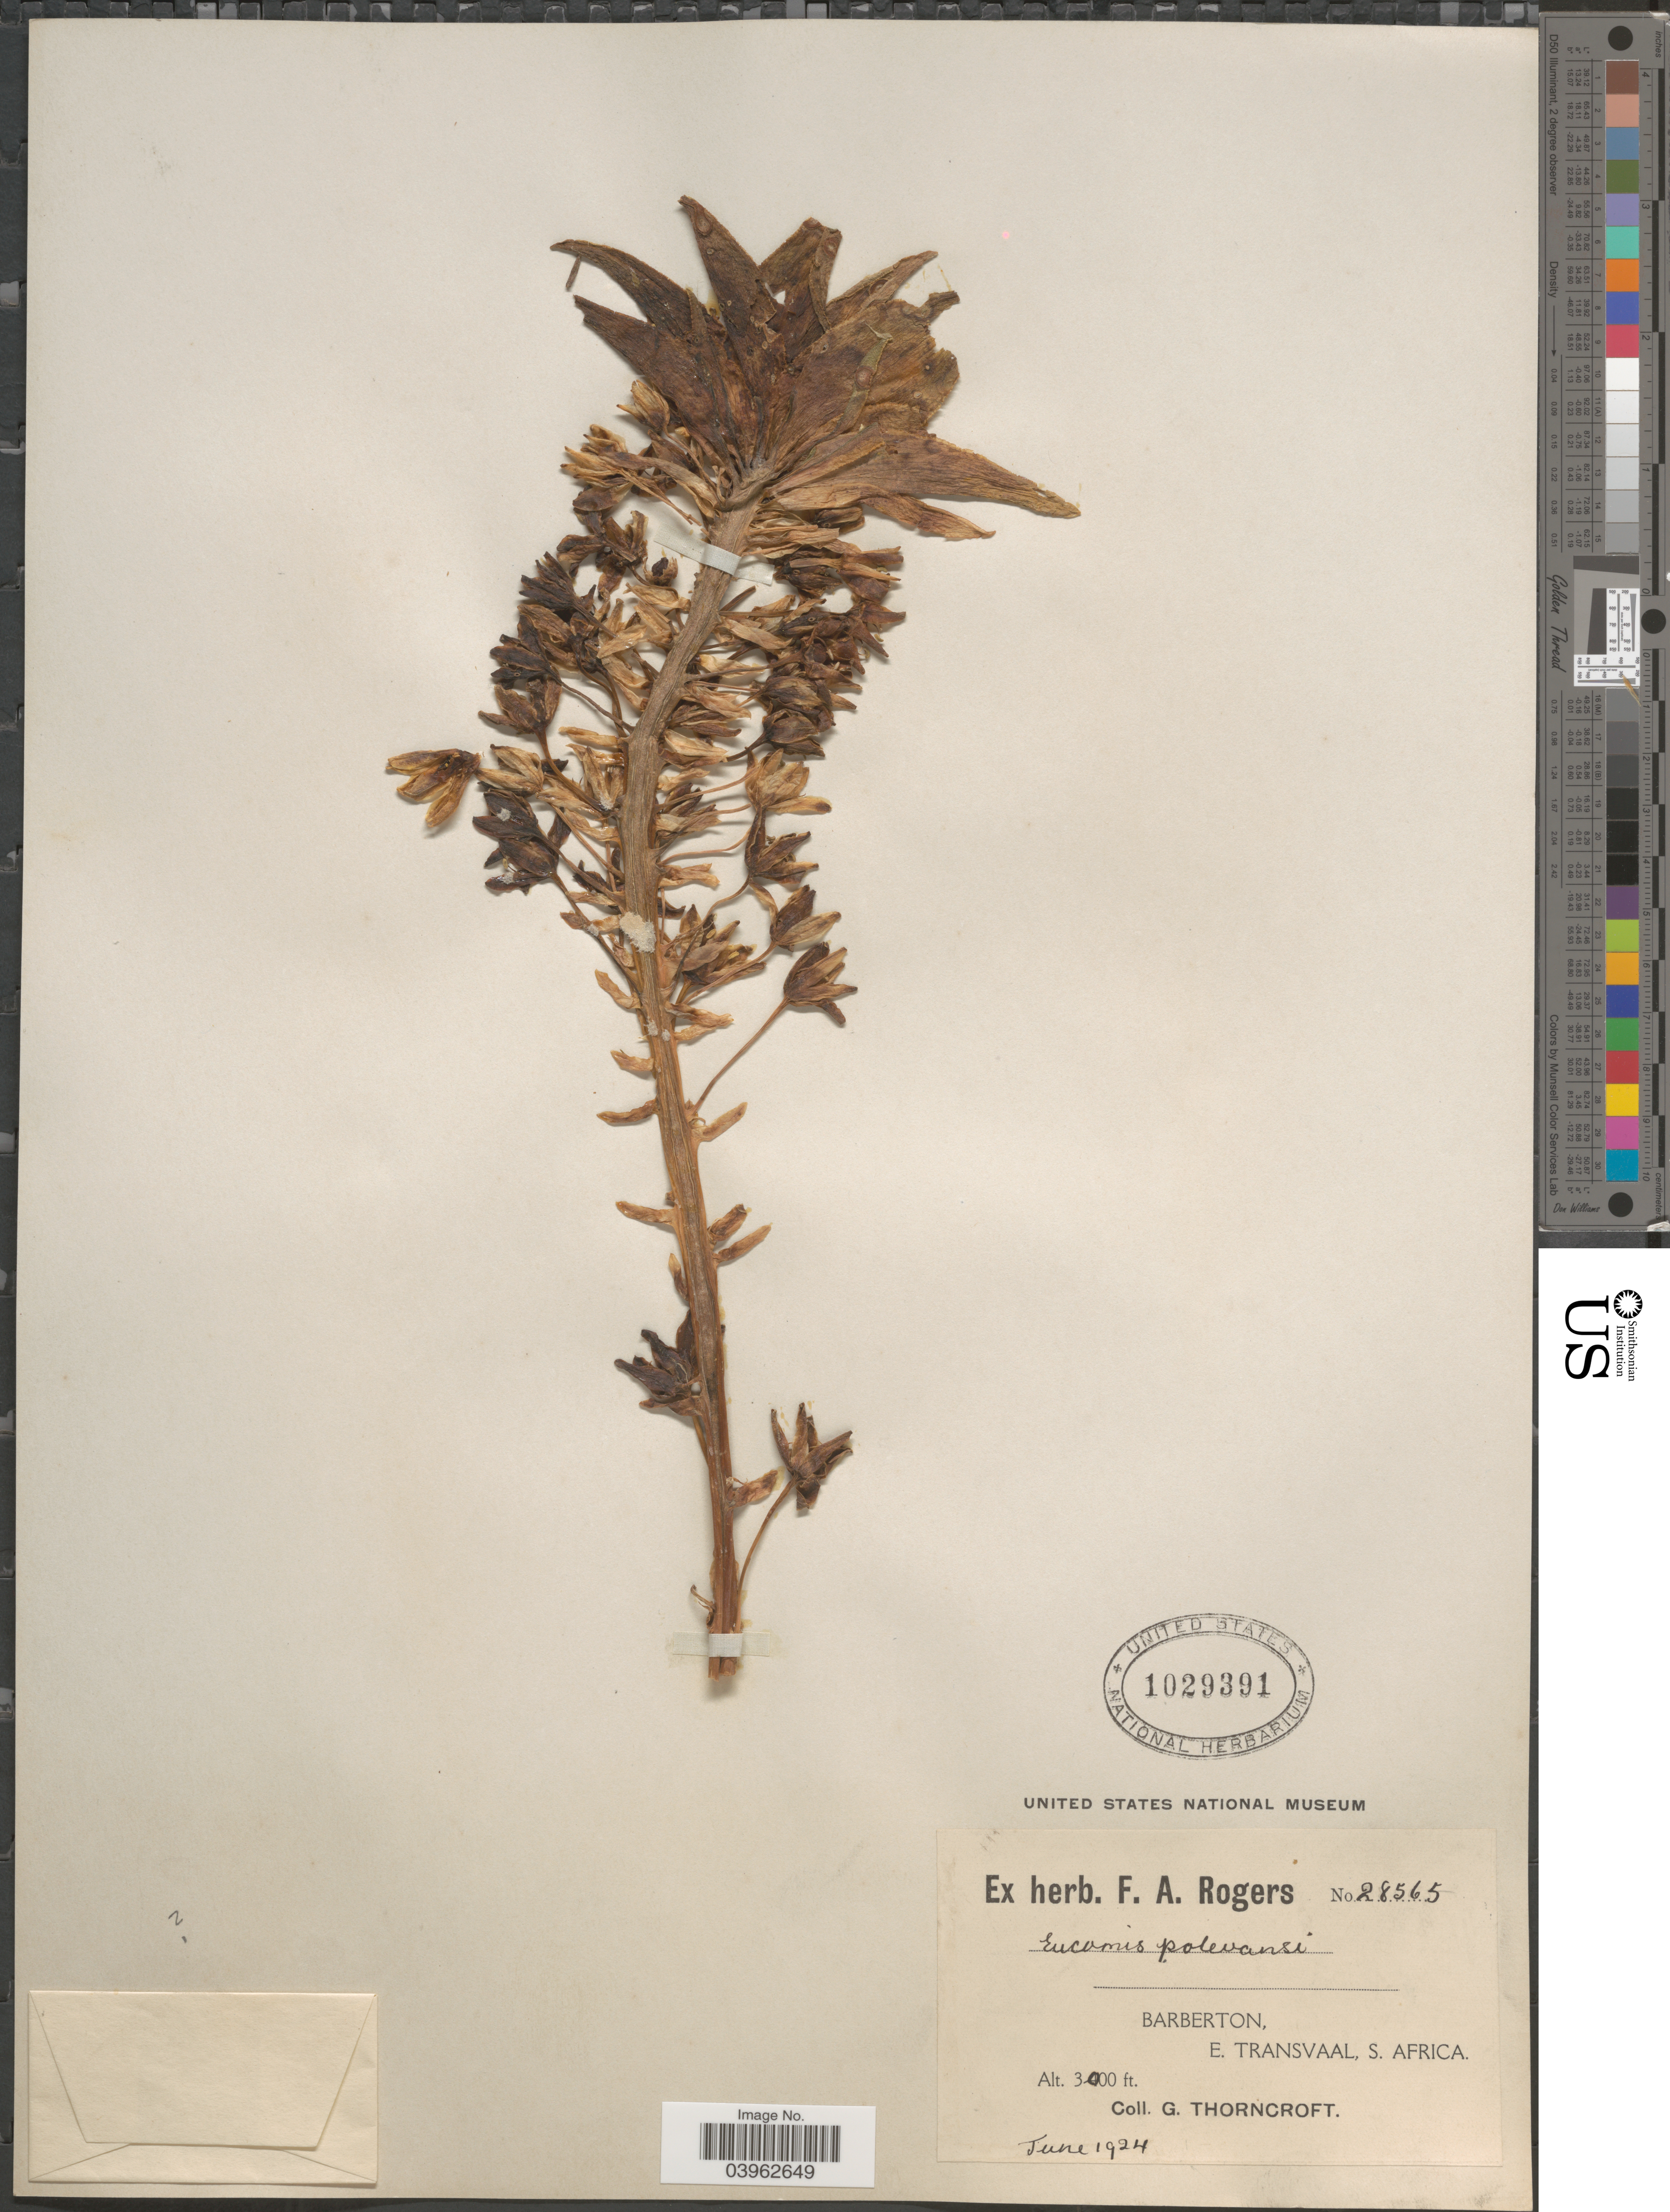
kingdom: Plantae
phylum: Tracheophyta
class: Liliopsida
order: Asparagales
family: Asparagaceae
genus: Eucomis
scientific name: Eucomis pole-evansii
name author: N.E. Br.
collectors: G. Thorncroft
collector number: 28565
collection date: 1924-06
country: South Africa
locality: Barberton, E. Transvaal.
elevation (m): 914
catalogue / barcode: US 1029391